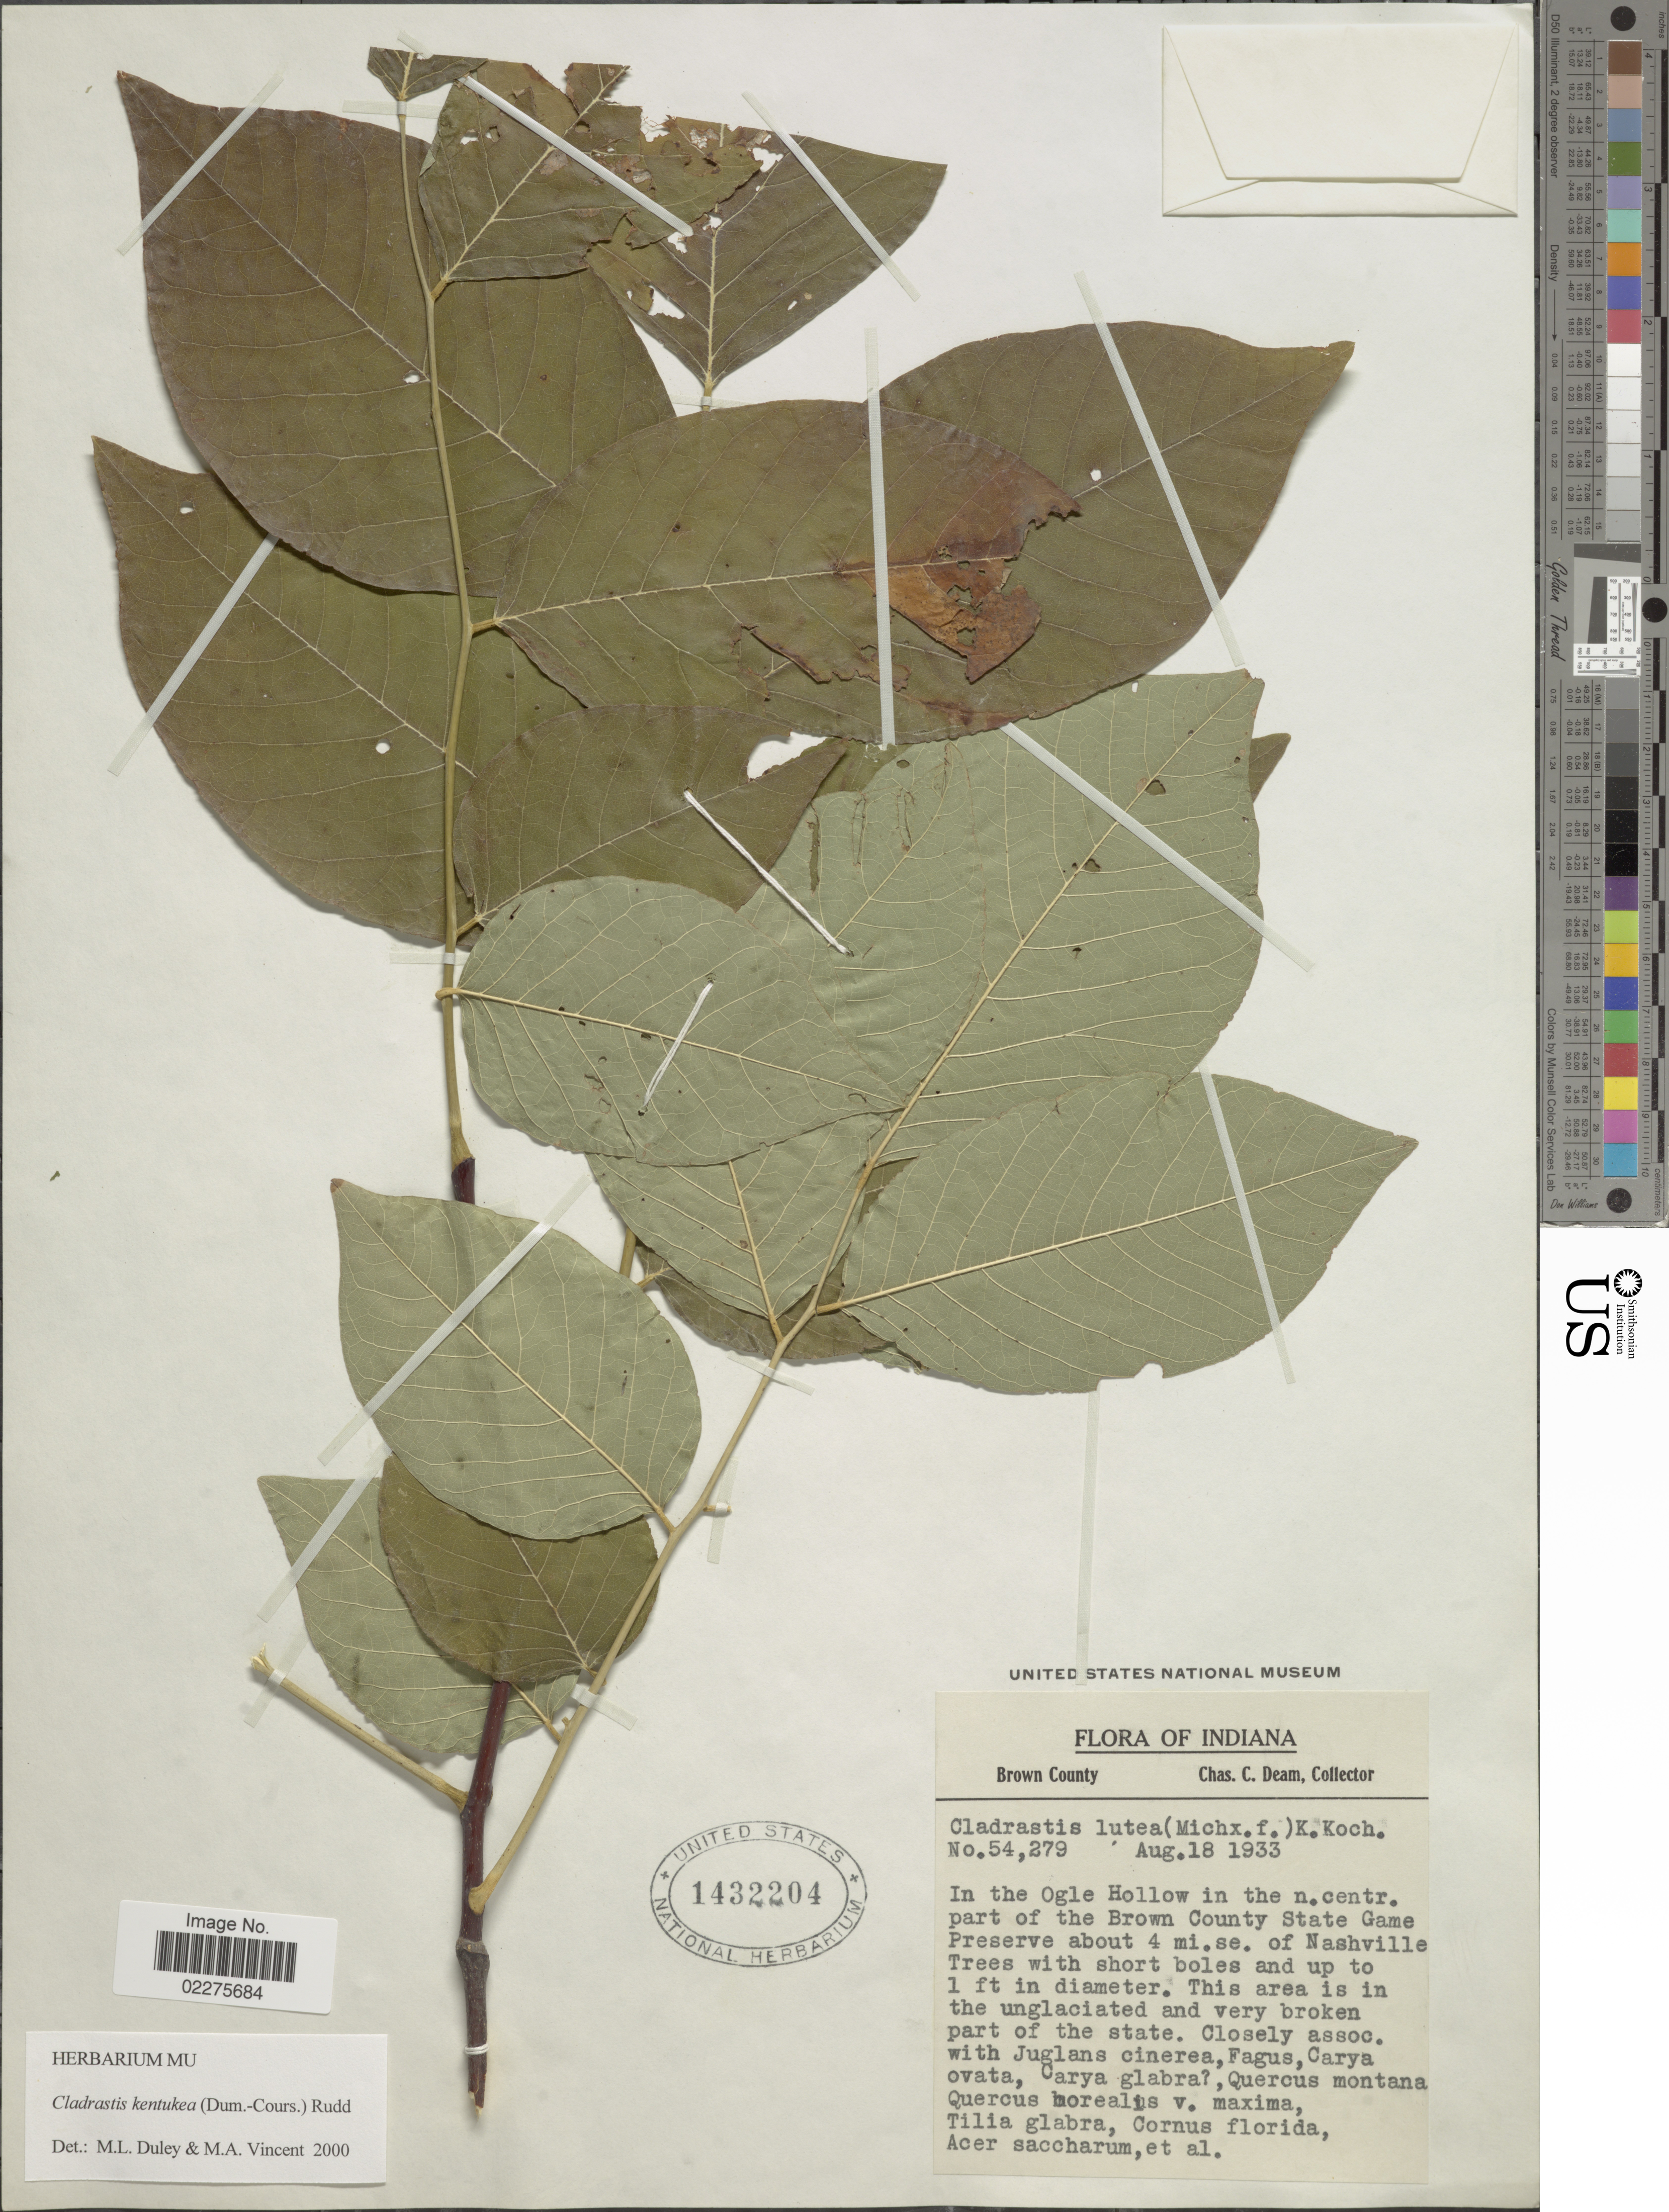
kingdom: Plantae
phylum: Tracheophyta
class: Magnoliopsida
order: Fabales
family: Fabaceae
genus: Cladrastis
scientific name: Cladrastis kentukea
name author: (Dum. Cours.) Rudd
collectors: C. C. Deam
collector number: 54279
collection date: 1933-08-18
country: United States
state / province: Indiana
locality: In the Ogle Hollow in the n. centr. part of the Brown County State Game Preserve about 4 mi. se. of Nashville Trees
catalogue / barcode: US 1432204